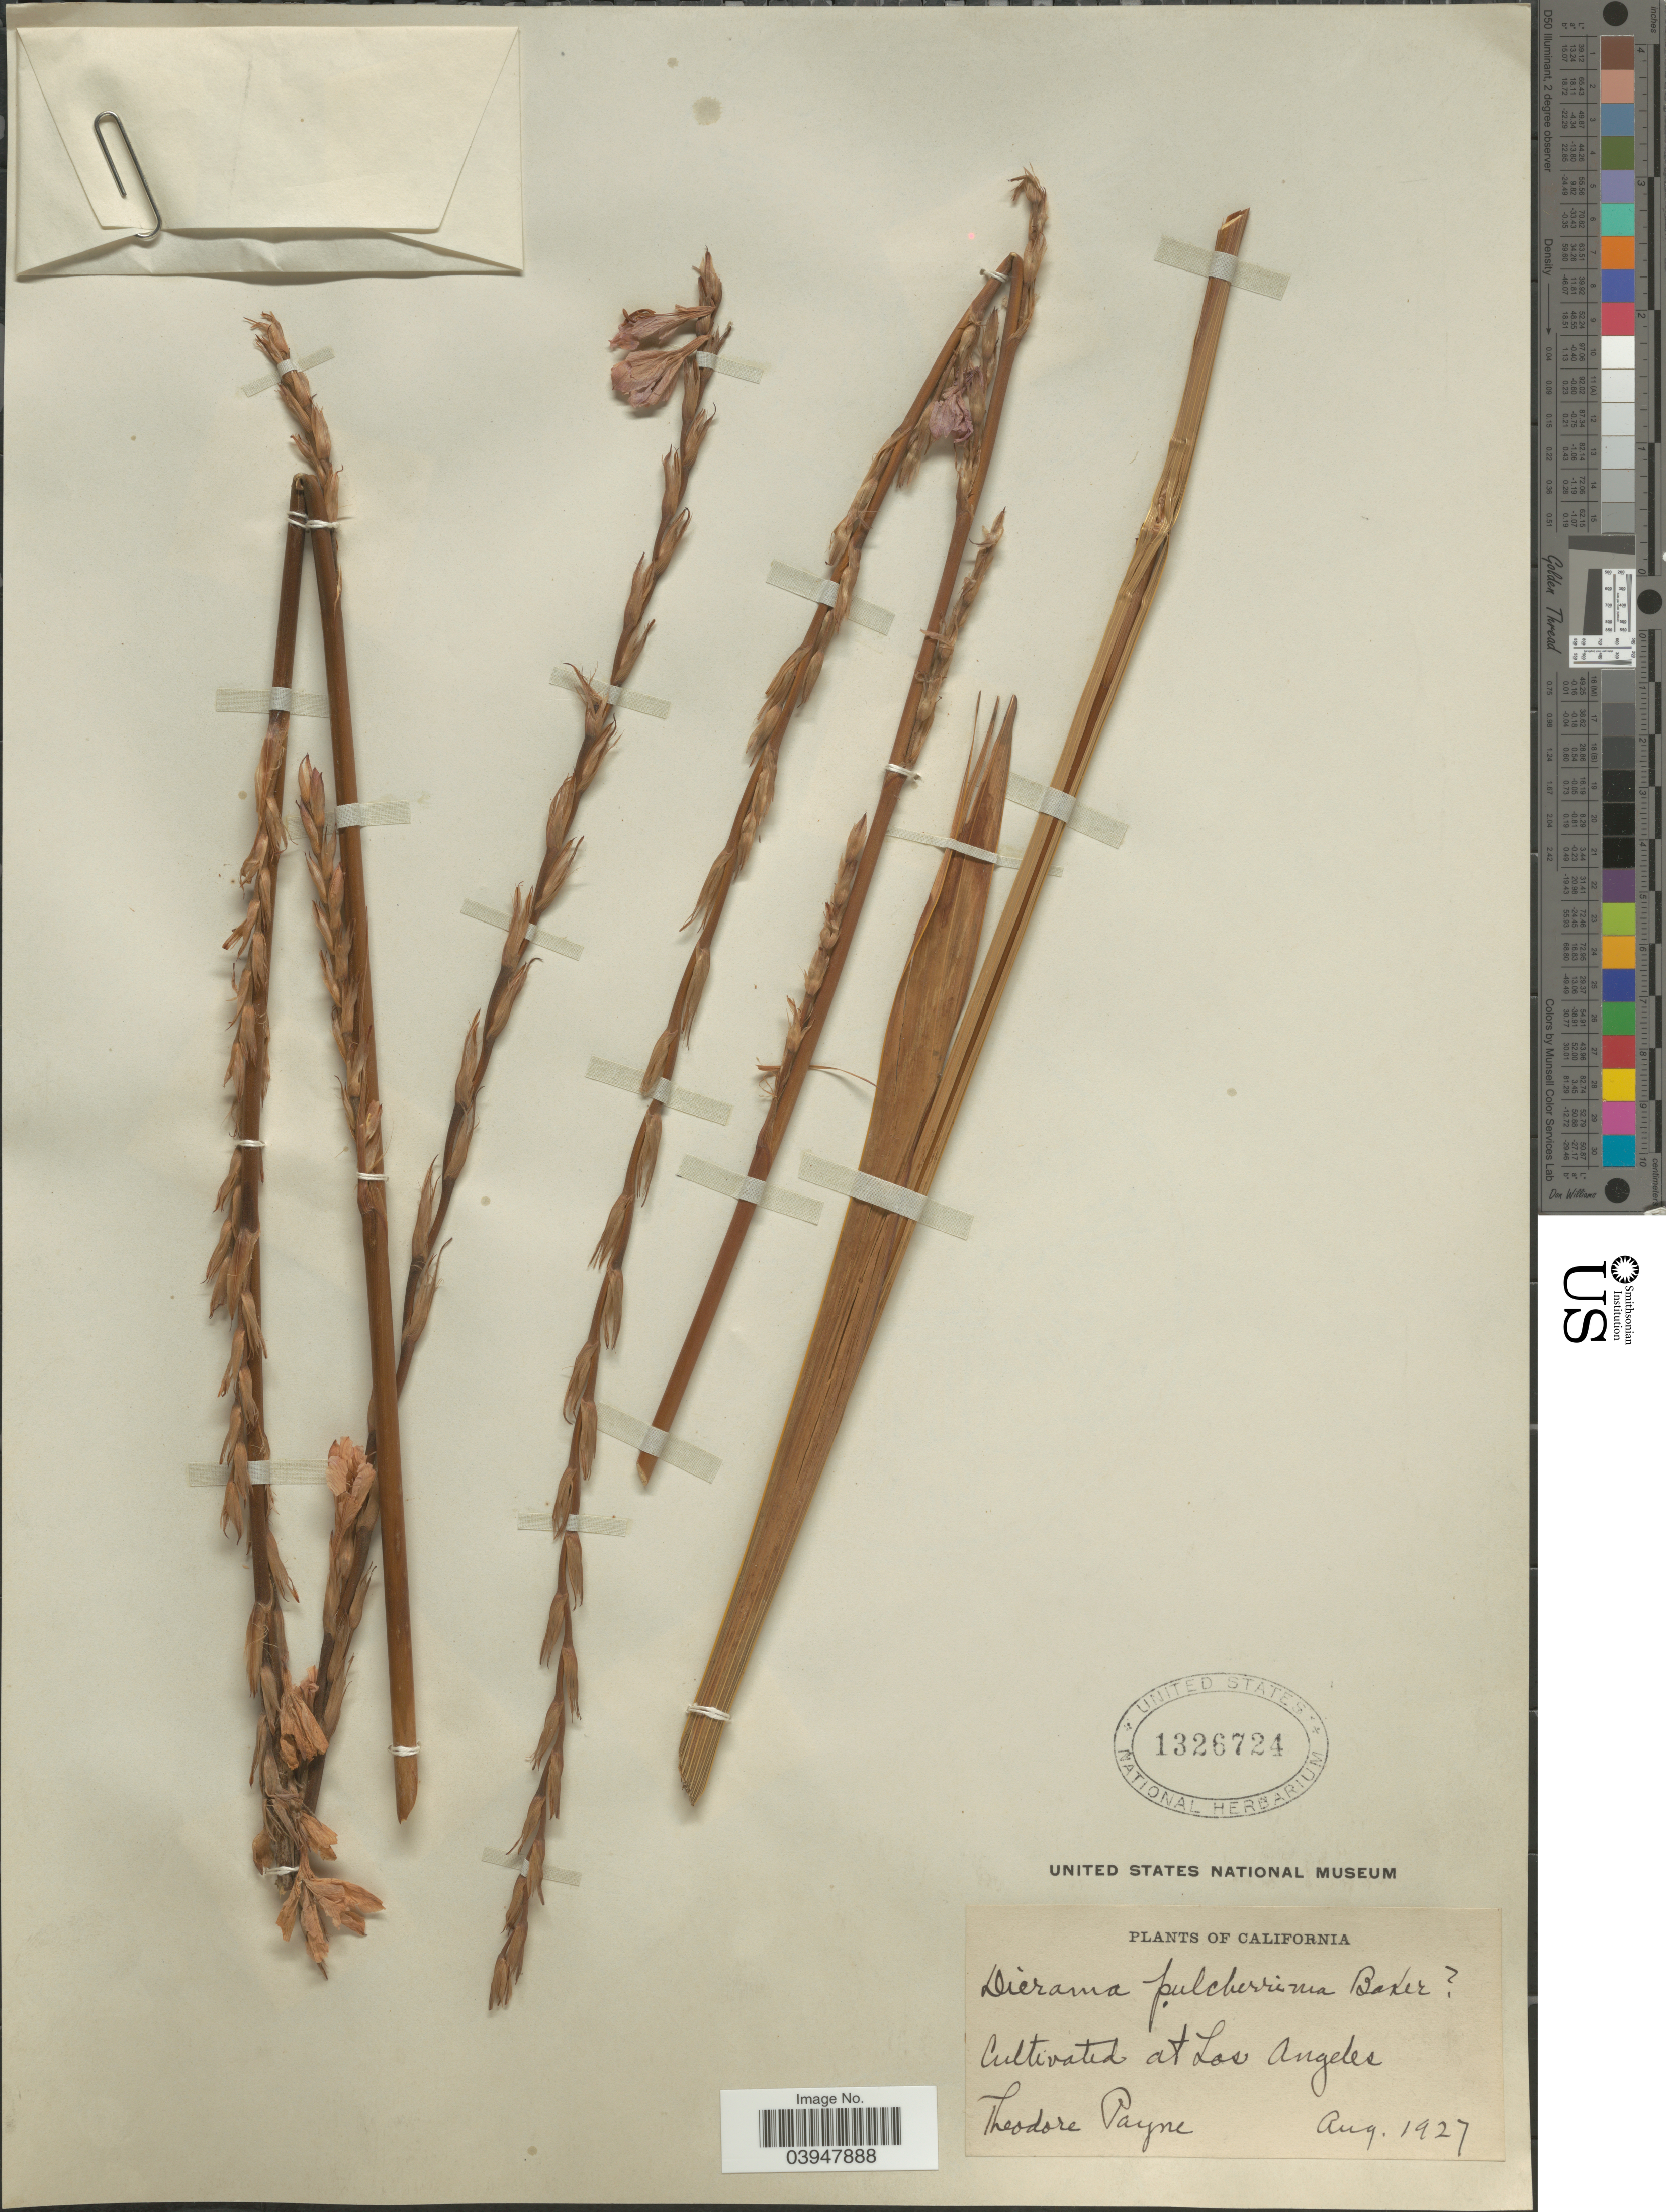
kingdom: Plantae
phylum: Tracheophyta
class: Liliopsida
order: Asparagales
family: Iridaceae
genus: Dierama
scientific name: Dierama pulcherrimum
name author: (Hook. f.) Baker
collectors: T. Payne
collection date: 1927-08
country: United States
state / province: California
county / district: Los Angeles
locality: Los Angeles.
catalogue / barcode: US 1326724